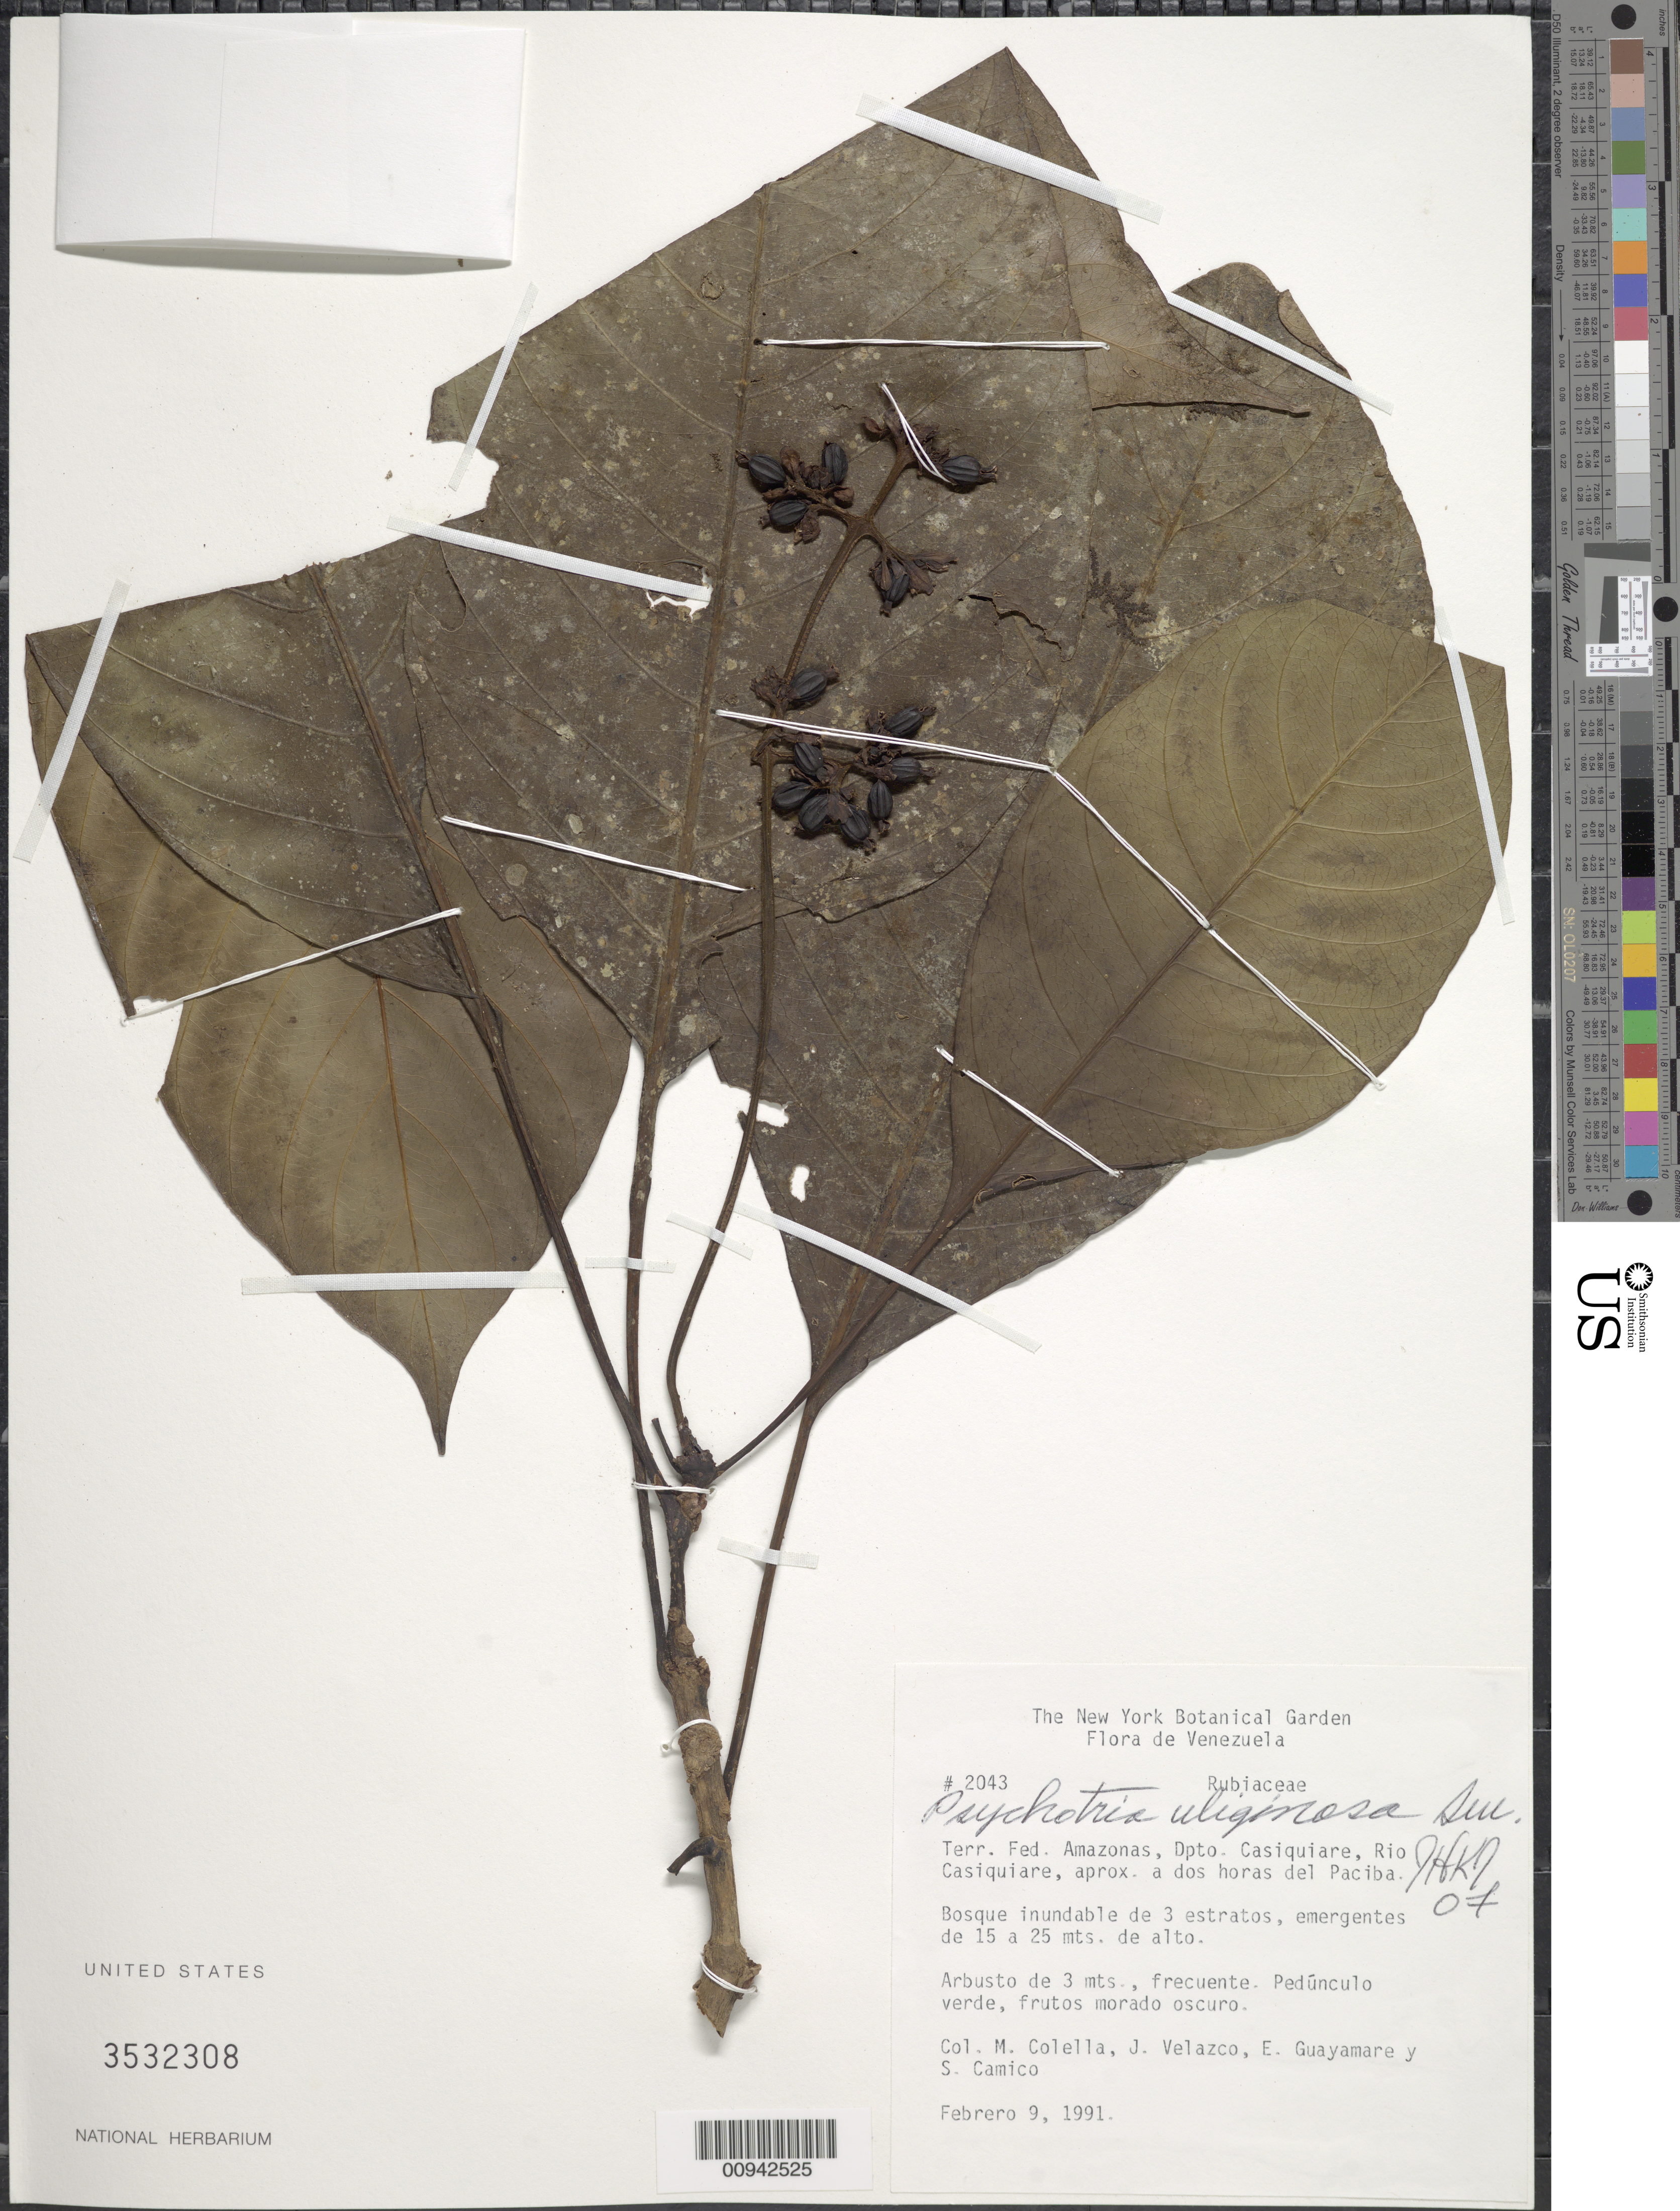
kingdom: Plantae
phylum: Tracheophyta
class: Magnoliopsida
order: Gentianales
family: Rubiaceae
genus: Psychotria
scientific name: Psychotria uliginosa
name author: Sw.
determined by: Kirkbride, J. H.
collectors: M. Colella, J. Velazco, S. Camico & E. Guayamare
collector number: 2043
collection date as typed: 9-Feb-91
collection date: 1991-02-09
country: Venezuela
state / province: Amazonas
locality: Río Casiquiare, aprox a dos horas del Paciba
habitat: Bosque inundable de 3 estratos, emergentes de 15 a 25 m de alto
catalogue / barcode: US 3532308